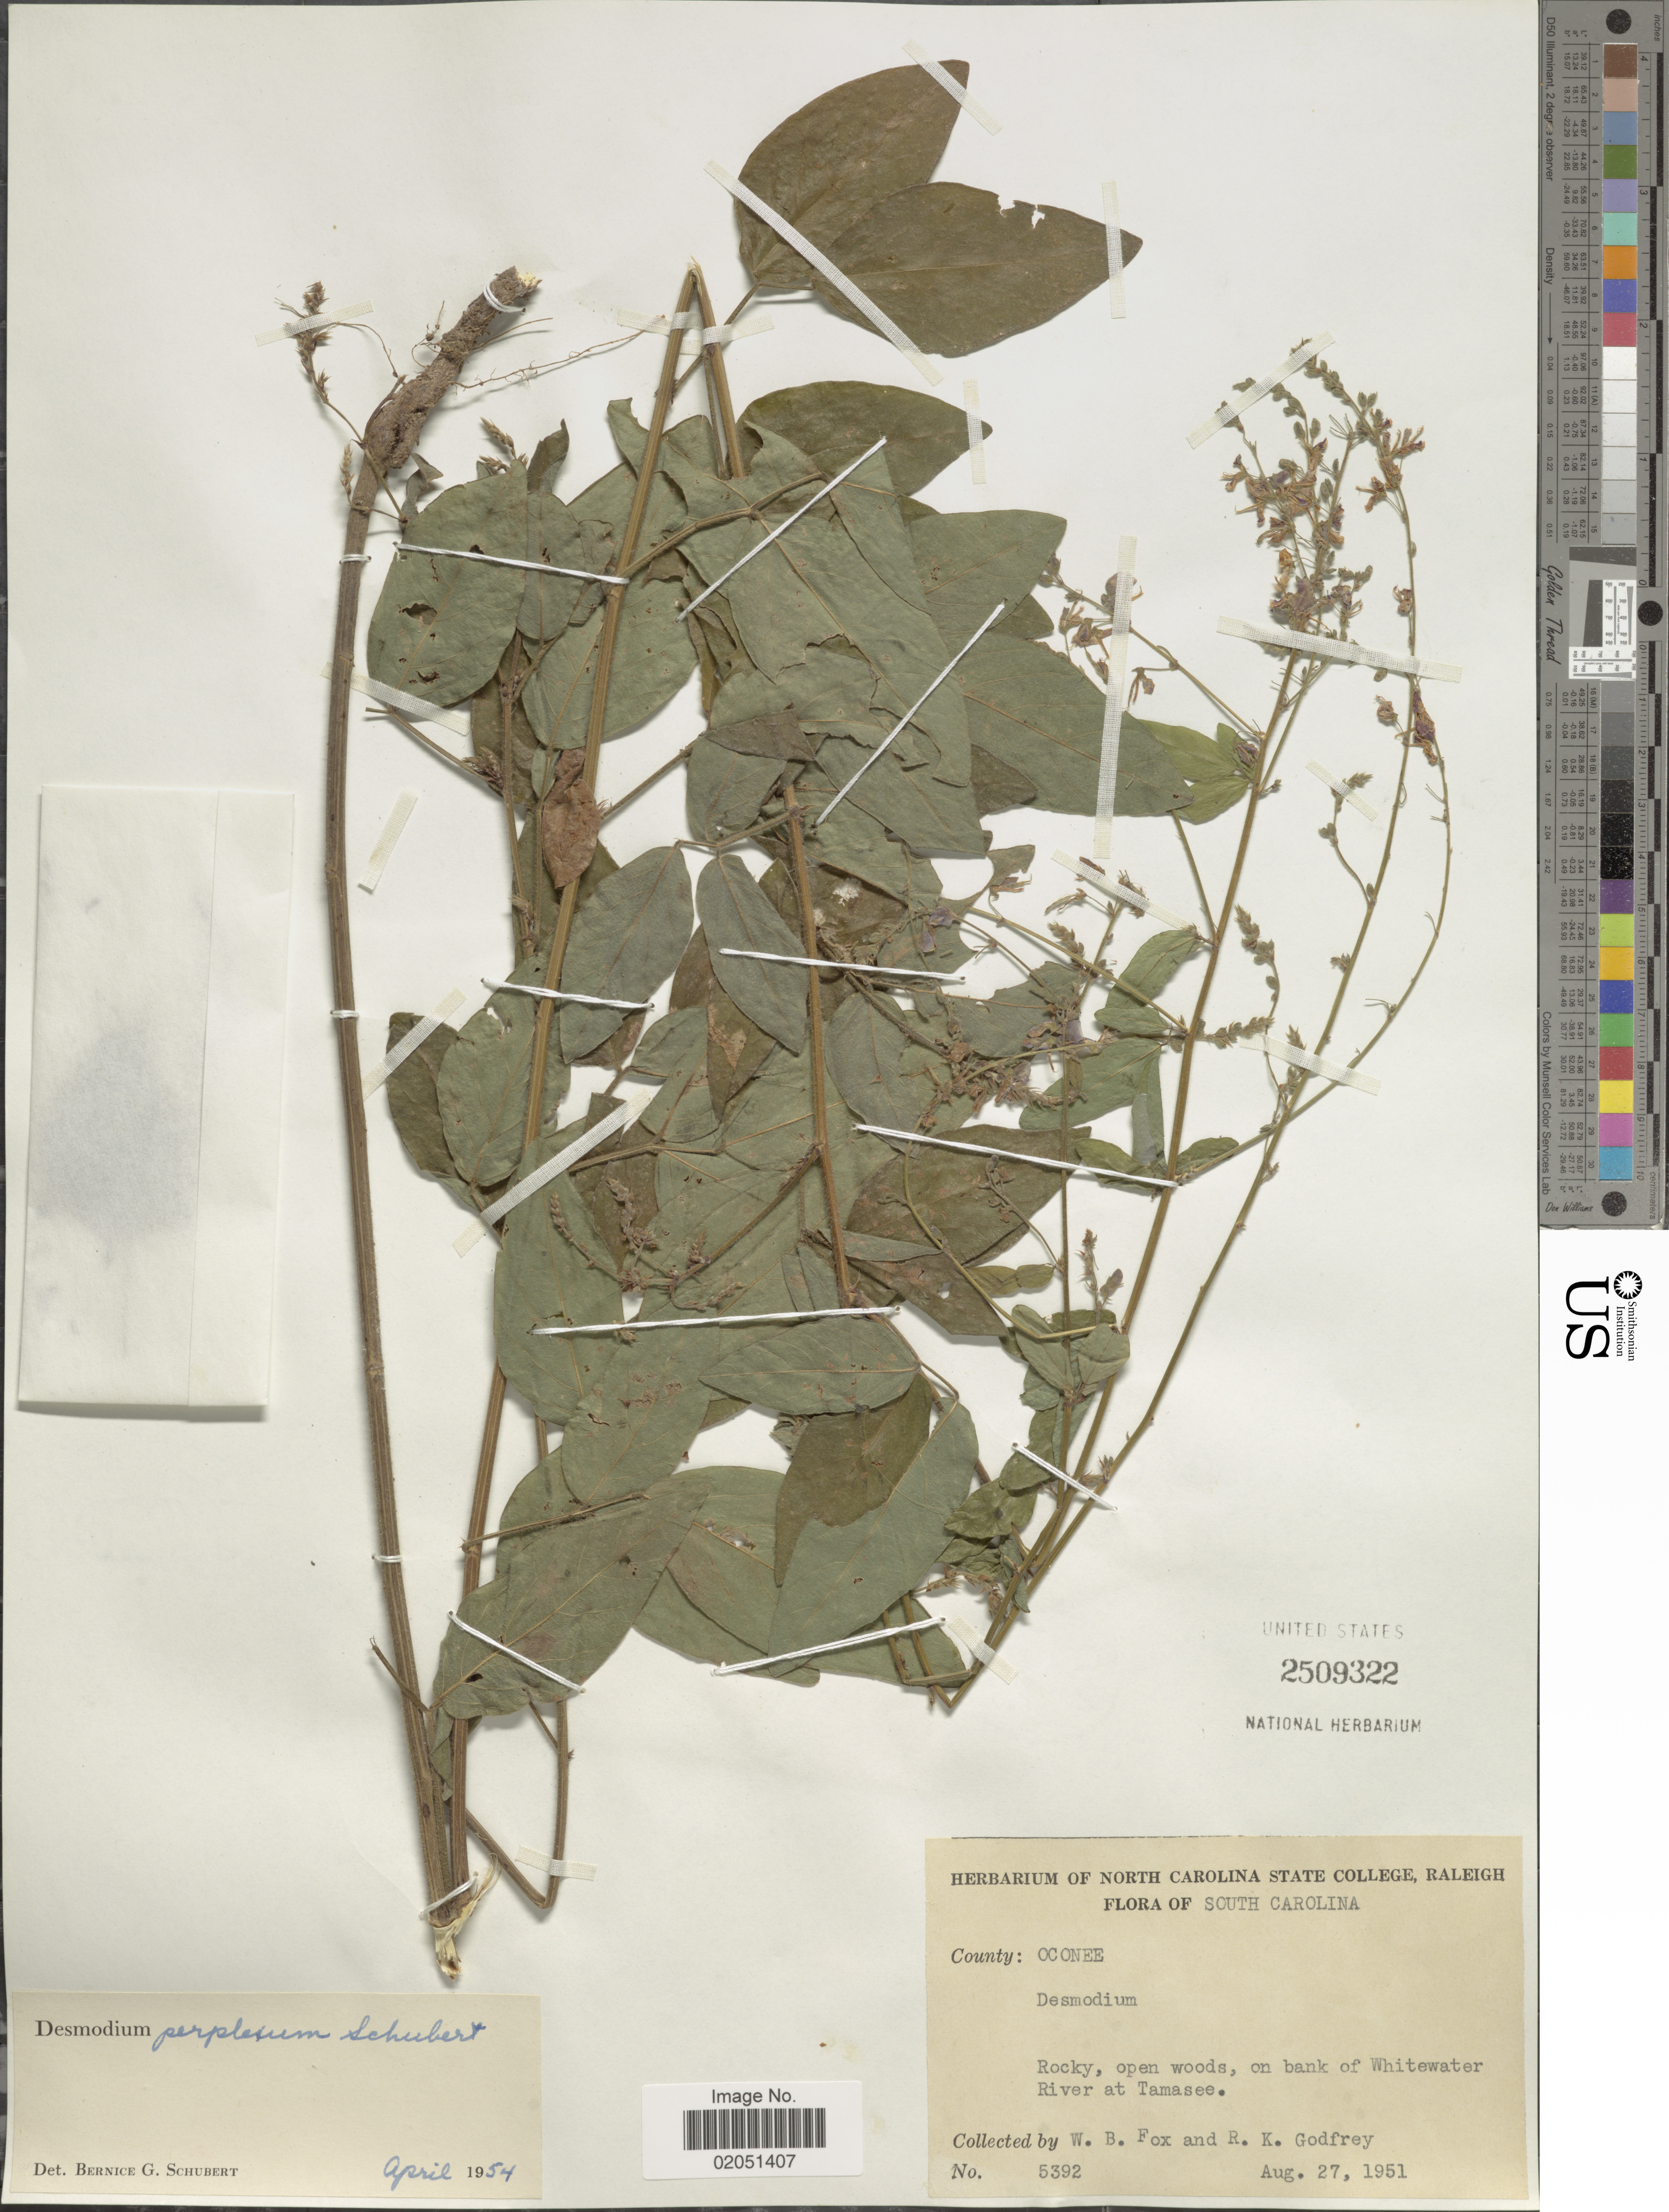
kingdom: Plantae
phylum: Tracheophyta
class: Magnoliopsida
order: Fabales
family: Fabaceae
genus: Desmodium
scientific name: Desmodium perplexum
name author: B.G. Schub.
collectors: W. B. Fox & R. K. Godfrey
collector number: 5392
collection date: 1951-08-27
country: United States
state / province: South Carolina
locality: County: Oconee, Rocky, open woods, on bank of Whitewater River at Tamasee.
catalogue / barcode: US 2509322